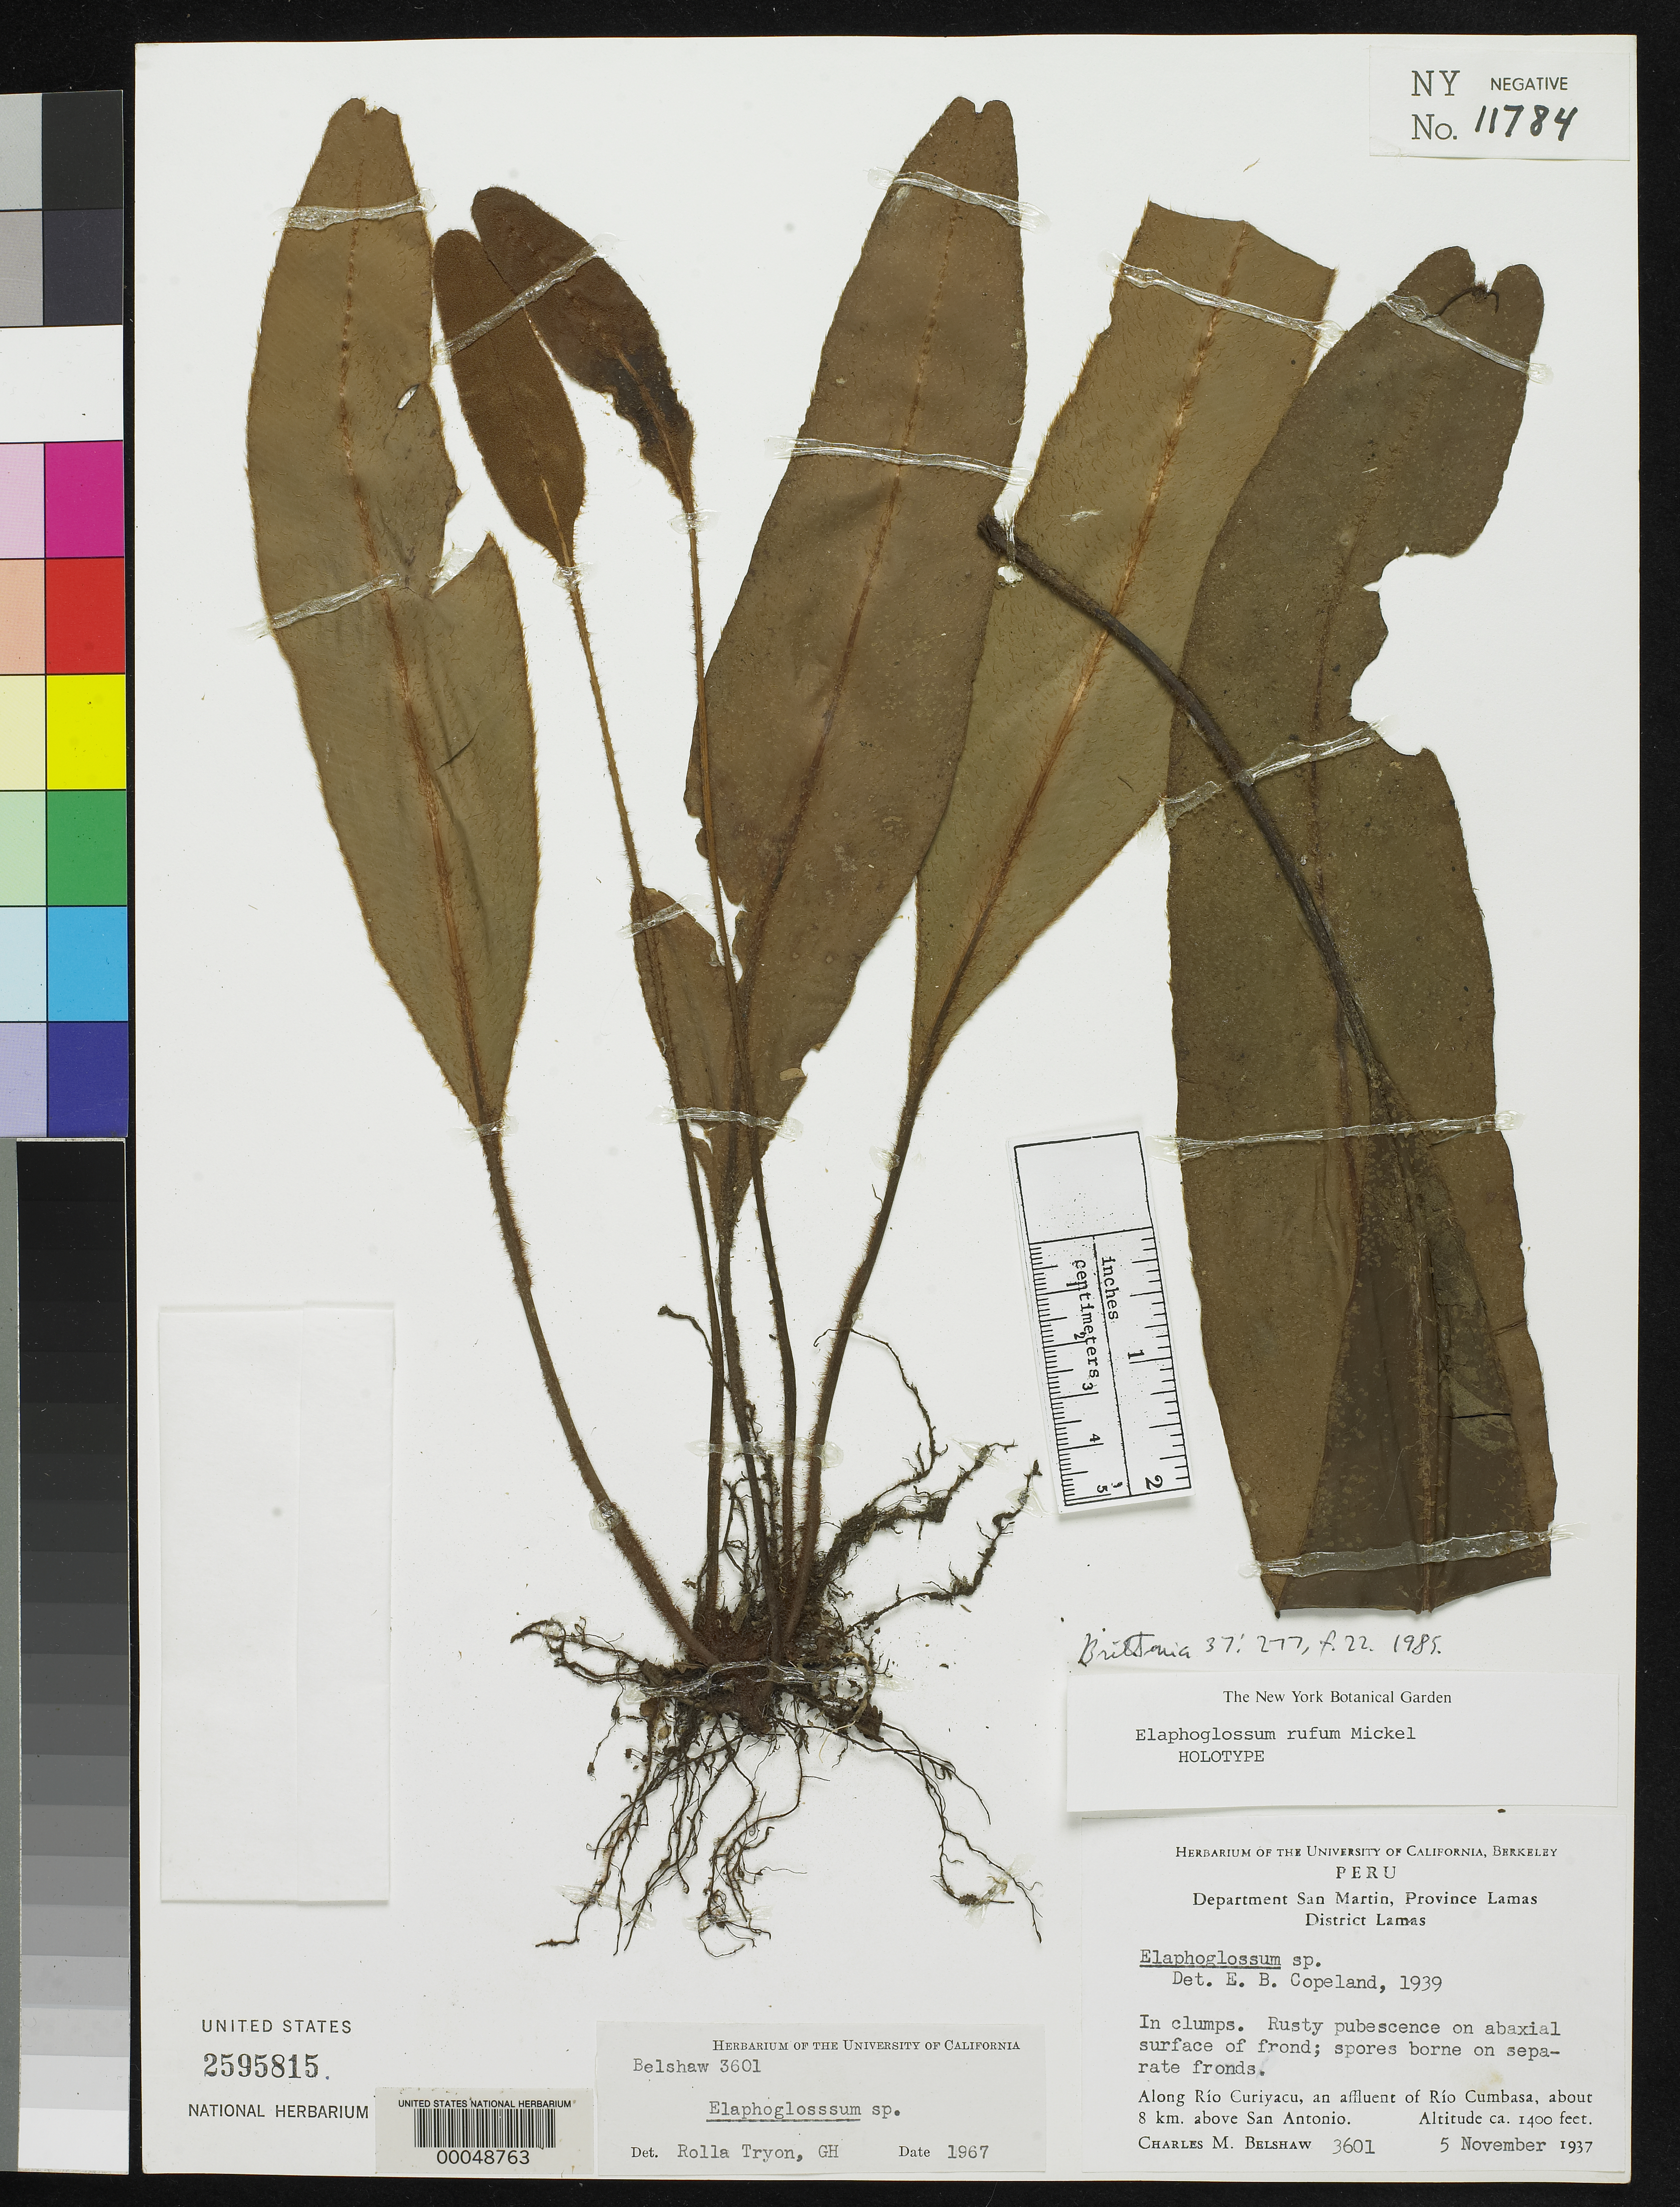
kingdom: Plantae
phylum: Tracheophyta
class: Polypodiopsida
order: Polypodiales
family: Dryopteridaceae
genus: Elaphoglossum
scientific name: Elaphoglossum rufum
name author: Mickel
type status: Holotype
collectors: C. Shaw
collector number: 3601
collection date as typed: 05 Nov 1937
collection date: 1937-11-05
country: Peru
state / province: San Martín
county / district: Lamas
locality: Lamas District, along Rio Curiyacu, ca. 8 km above San Antonio.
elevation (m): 427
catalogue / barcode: US 2595815